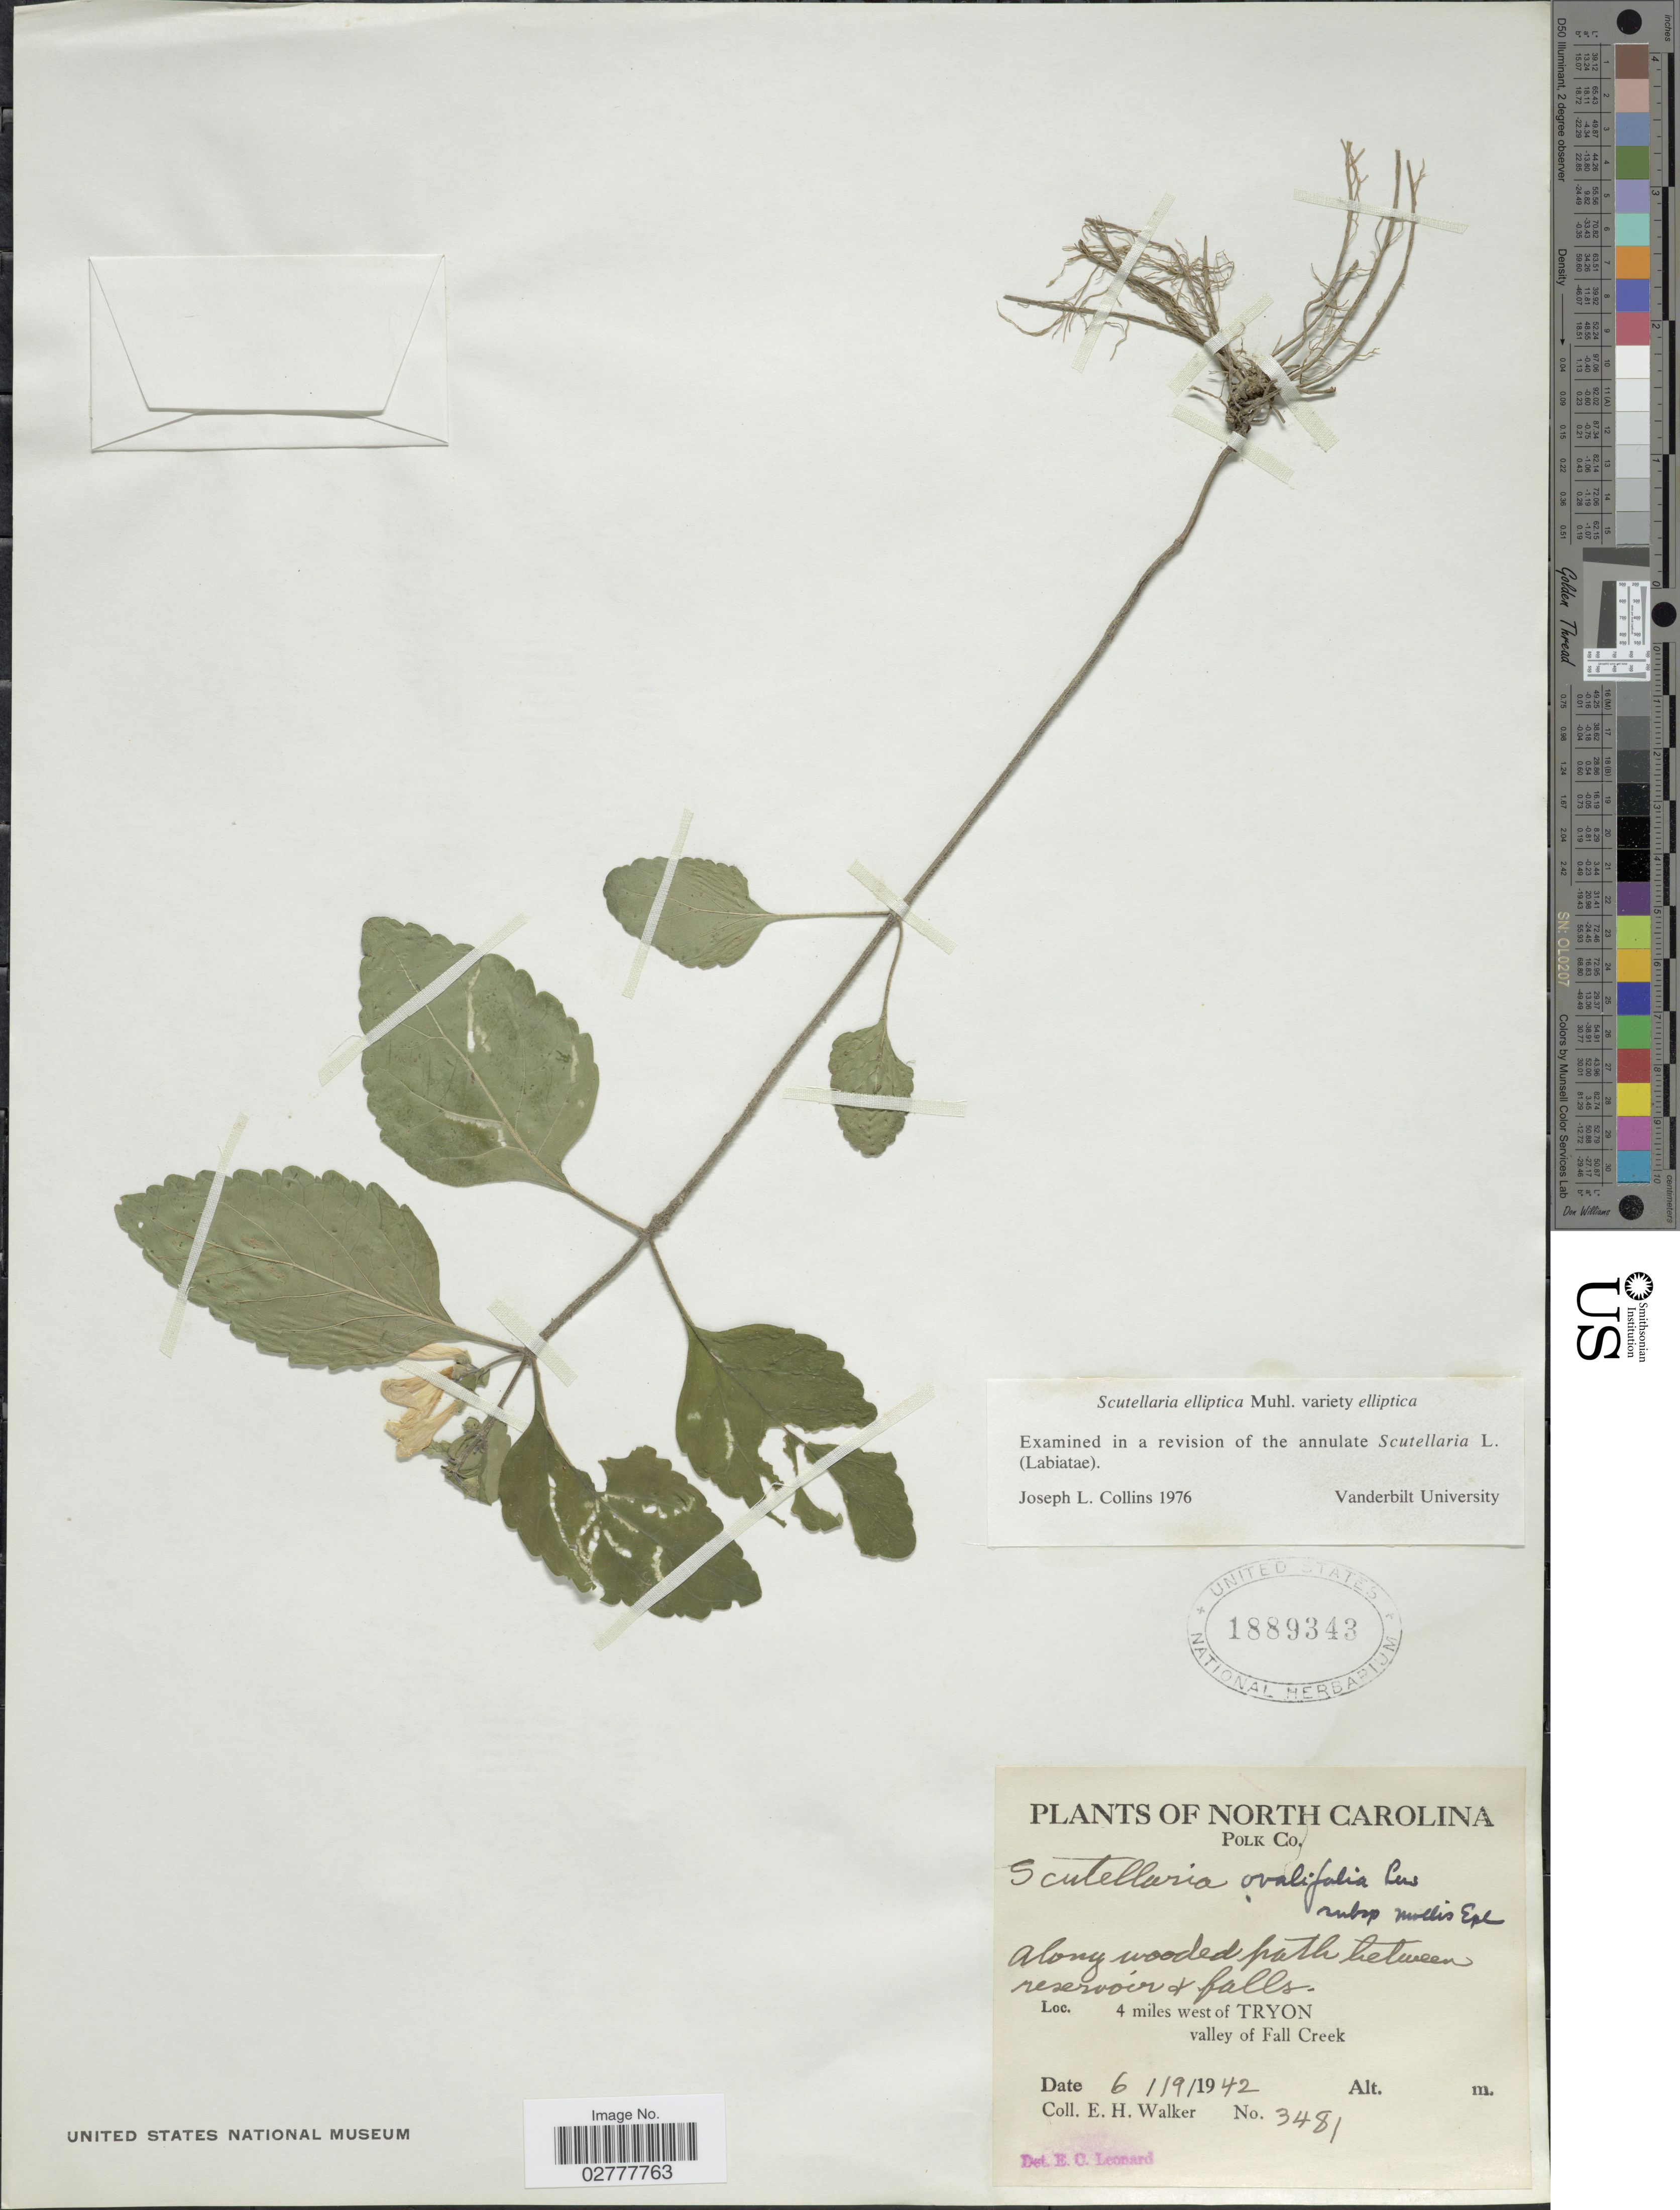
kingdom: Plantae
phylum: Tracheophyta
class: Magnoliopsida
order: Lamiales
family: Lamiaceae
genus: Scutellaria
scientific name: Scutellaria elliptica var. elliptica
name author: Muhl.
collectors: E. H. Walker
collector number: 3481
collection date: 1942-06-19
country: United States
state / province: North Carolina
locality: Polk Co., Along wooded path between reservoir & falls, 4 miles west of Tryon, valley of Fall Creek.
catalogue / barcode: US 1889343